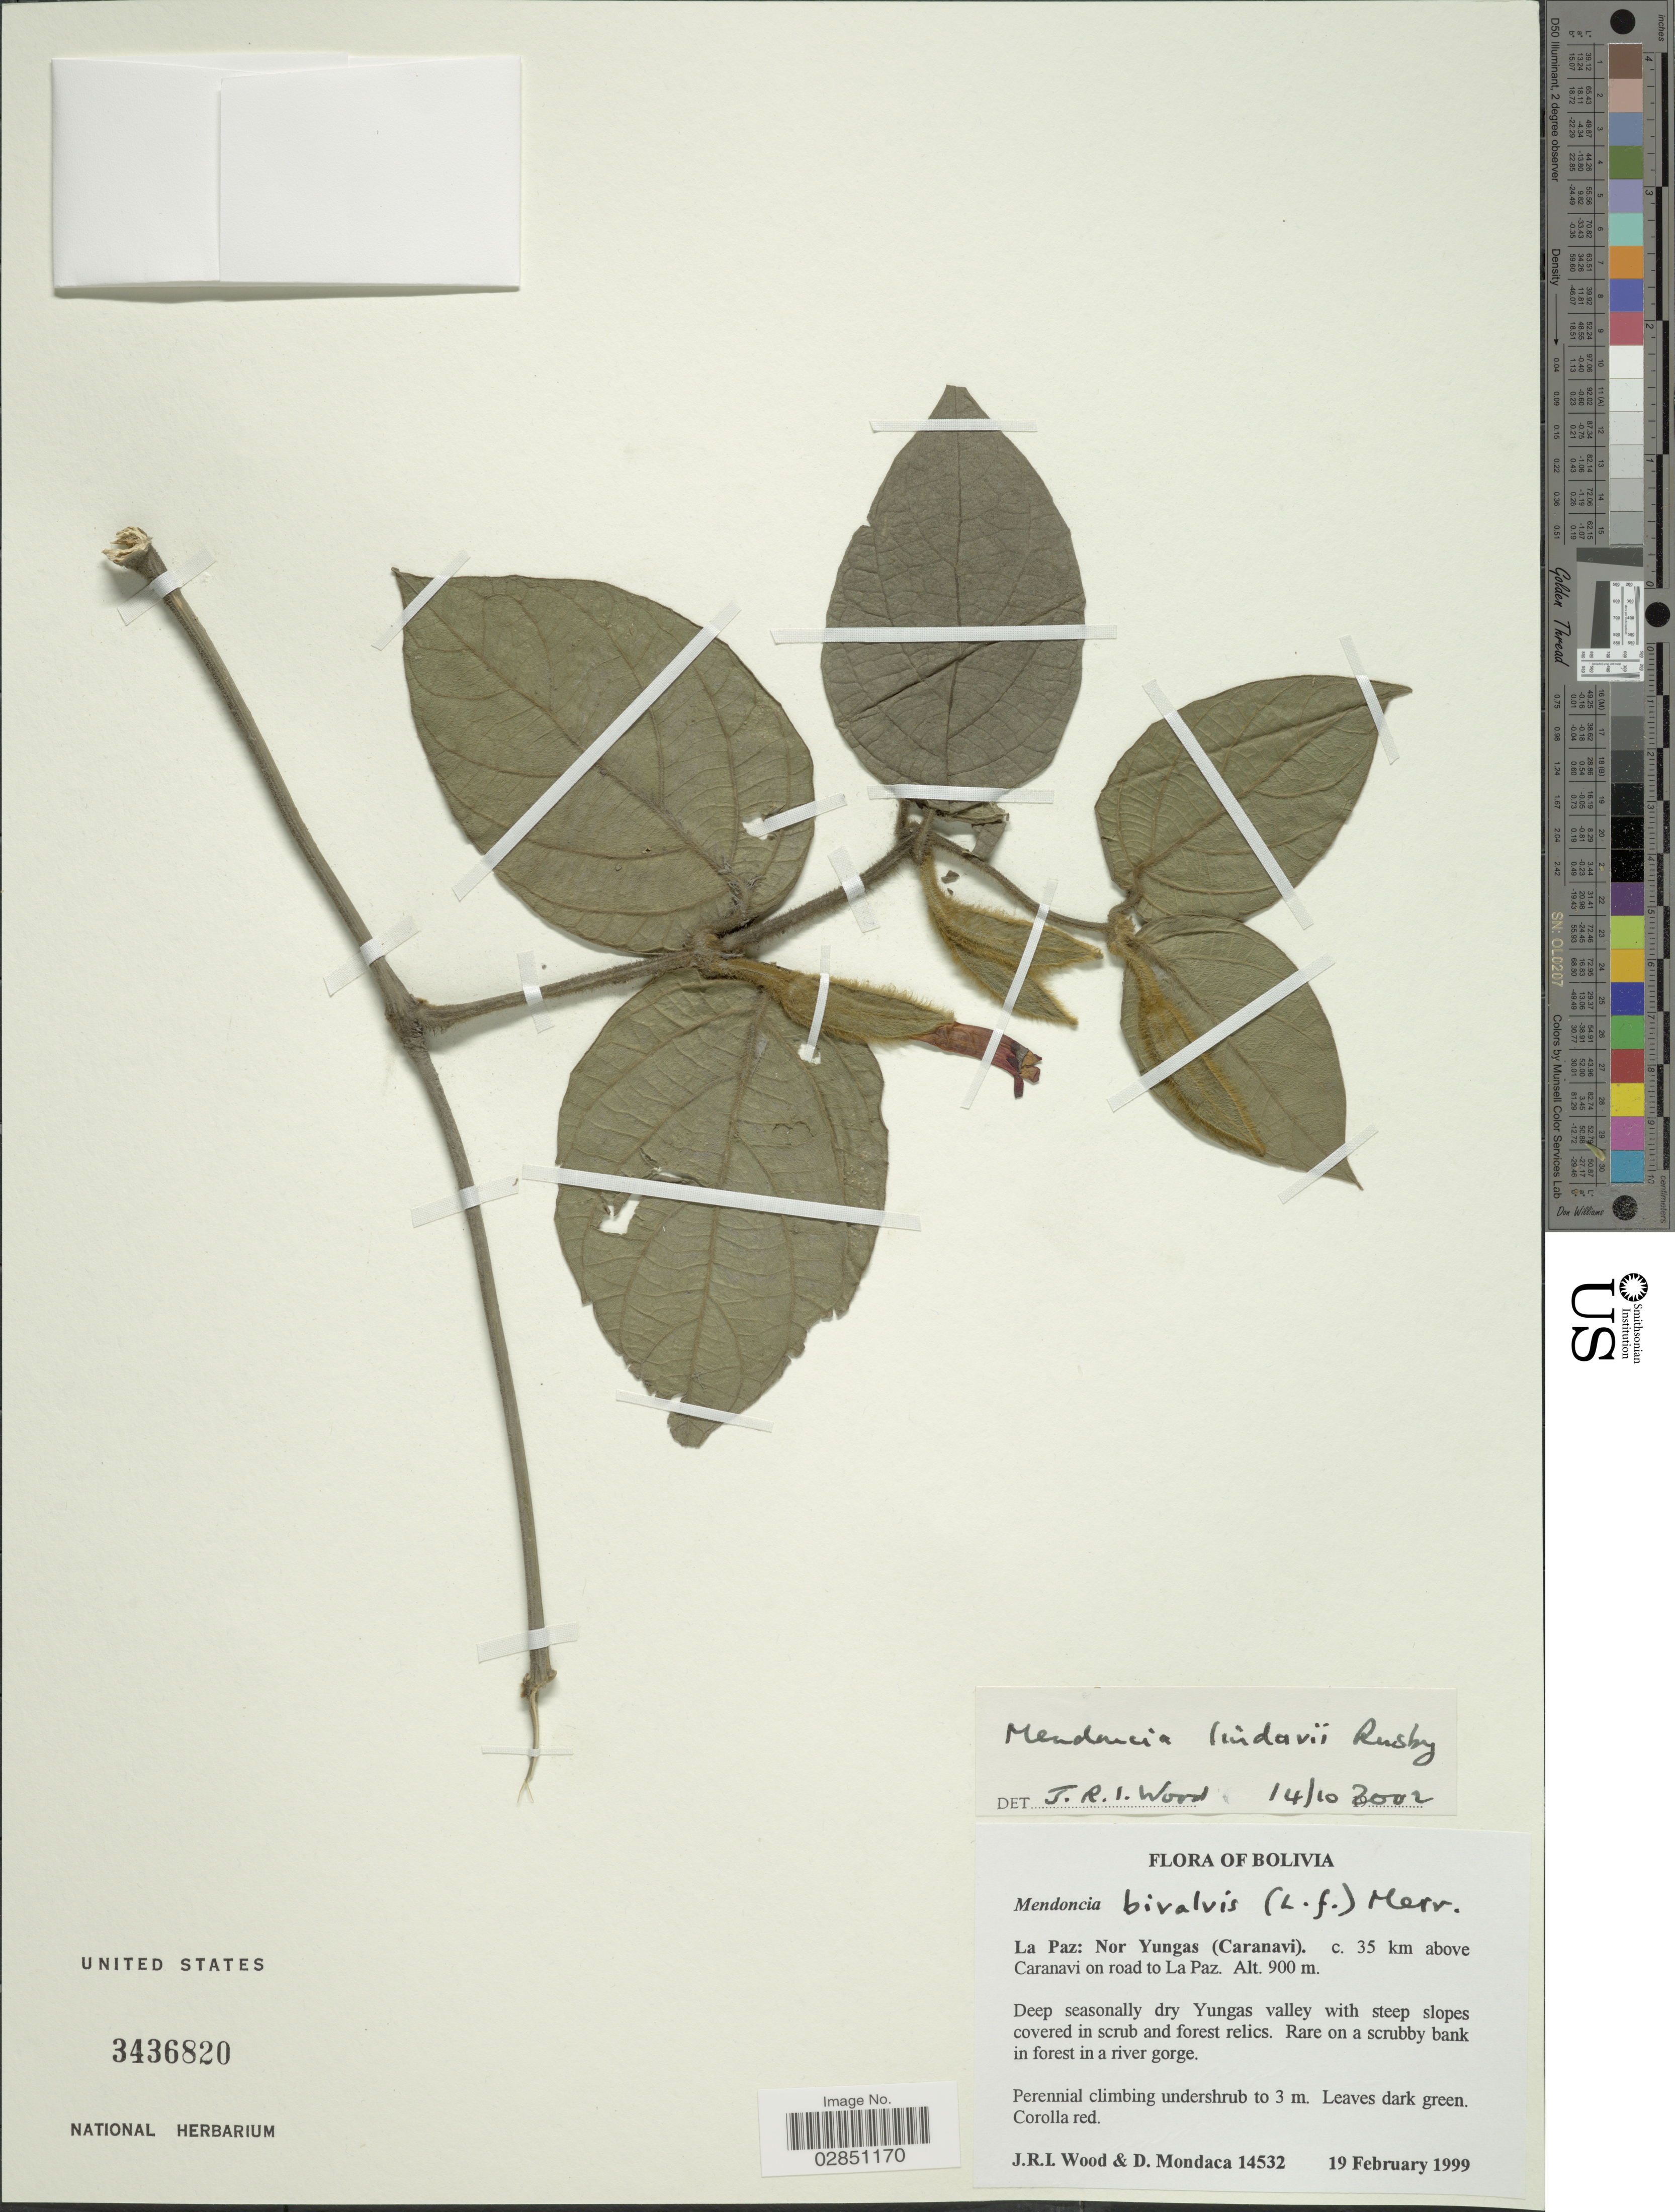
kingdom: Plantae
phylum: Tracheophyta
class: Magnoliopsida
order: Lamiales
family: Acanthaceae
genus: Mendoncia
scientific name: Mendoncia lindavii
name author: Rusby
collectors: J. R. I. Wood & D. Mondaca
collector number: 14532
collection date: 1999-02-19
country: Bolivia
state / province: La Paz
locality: Nor Yungas (Caranavi). c. 35 km above Caranavi on road to La Paz. Deep seasonally dry Yungas valley with steep slopes.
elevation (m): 900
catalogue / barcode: US 3436820